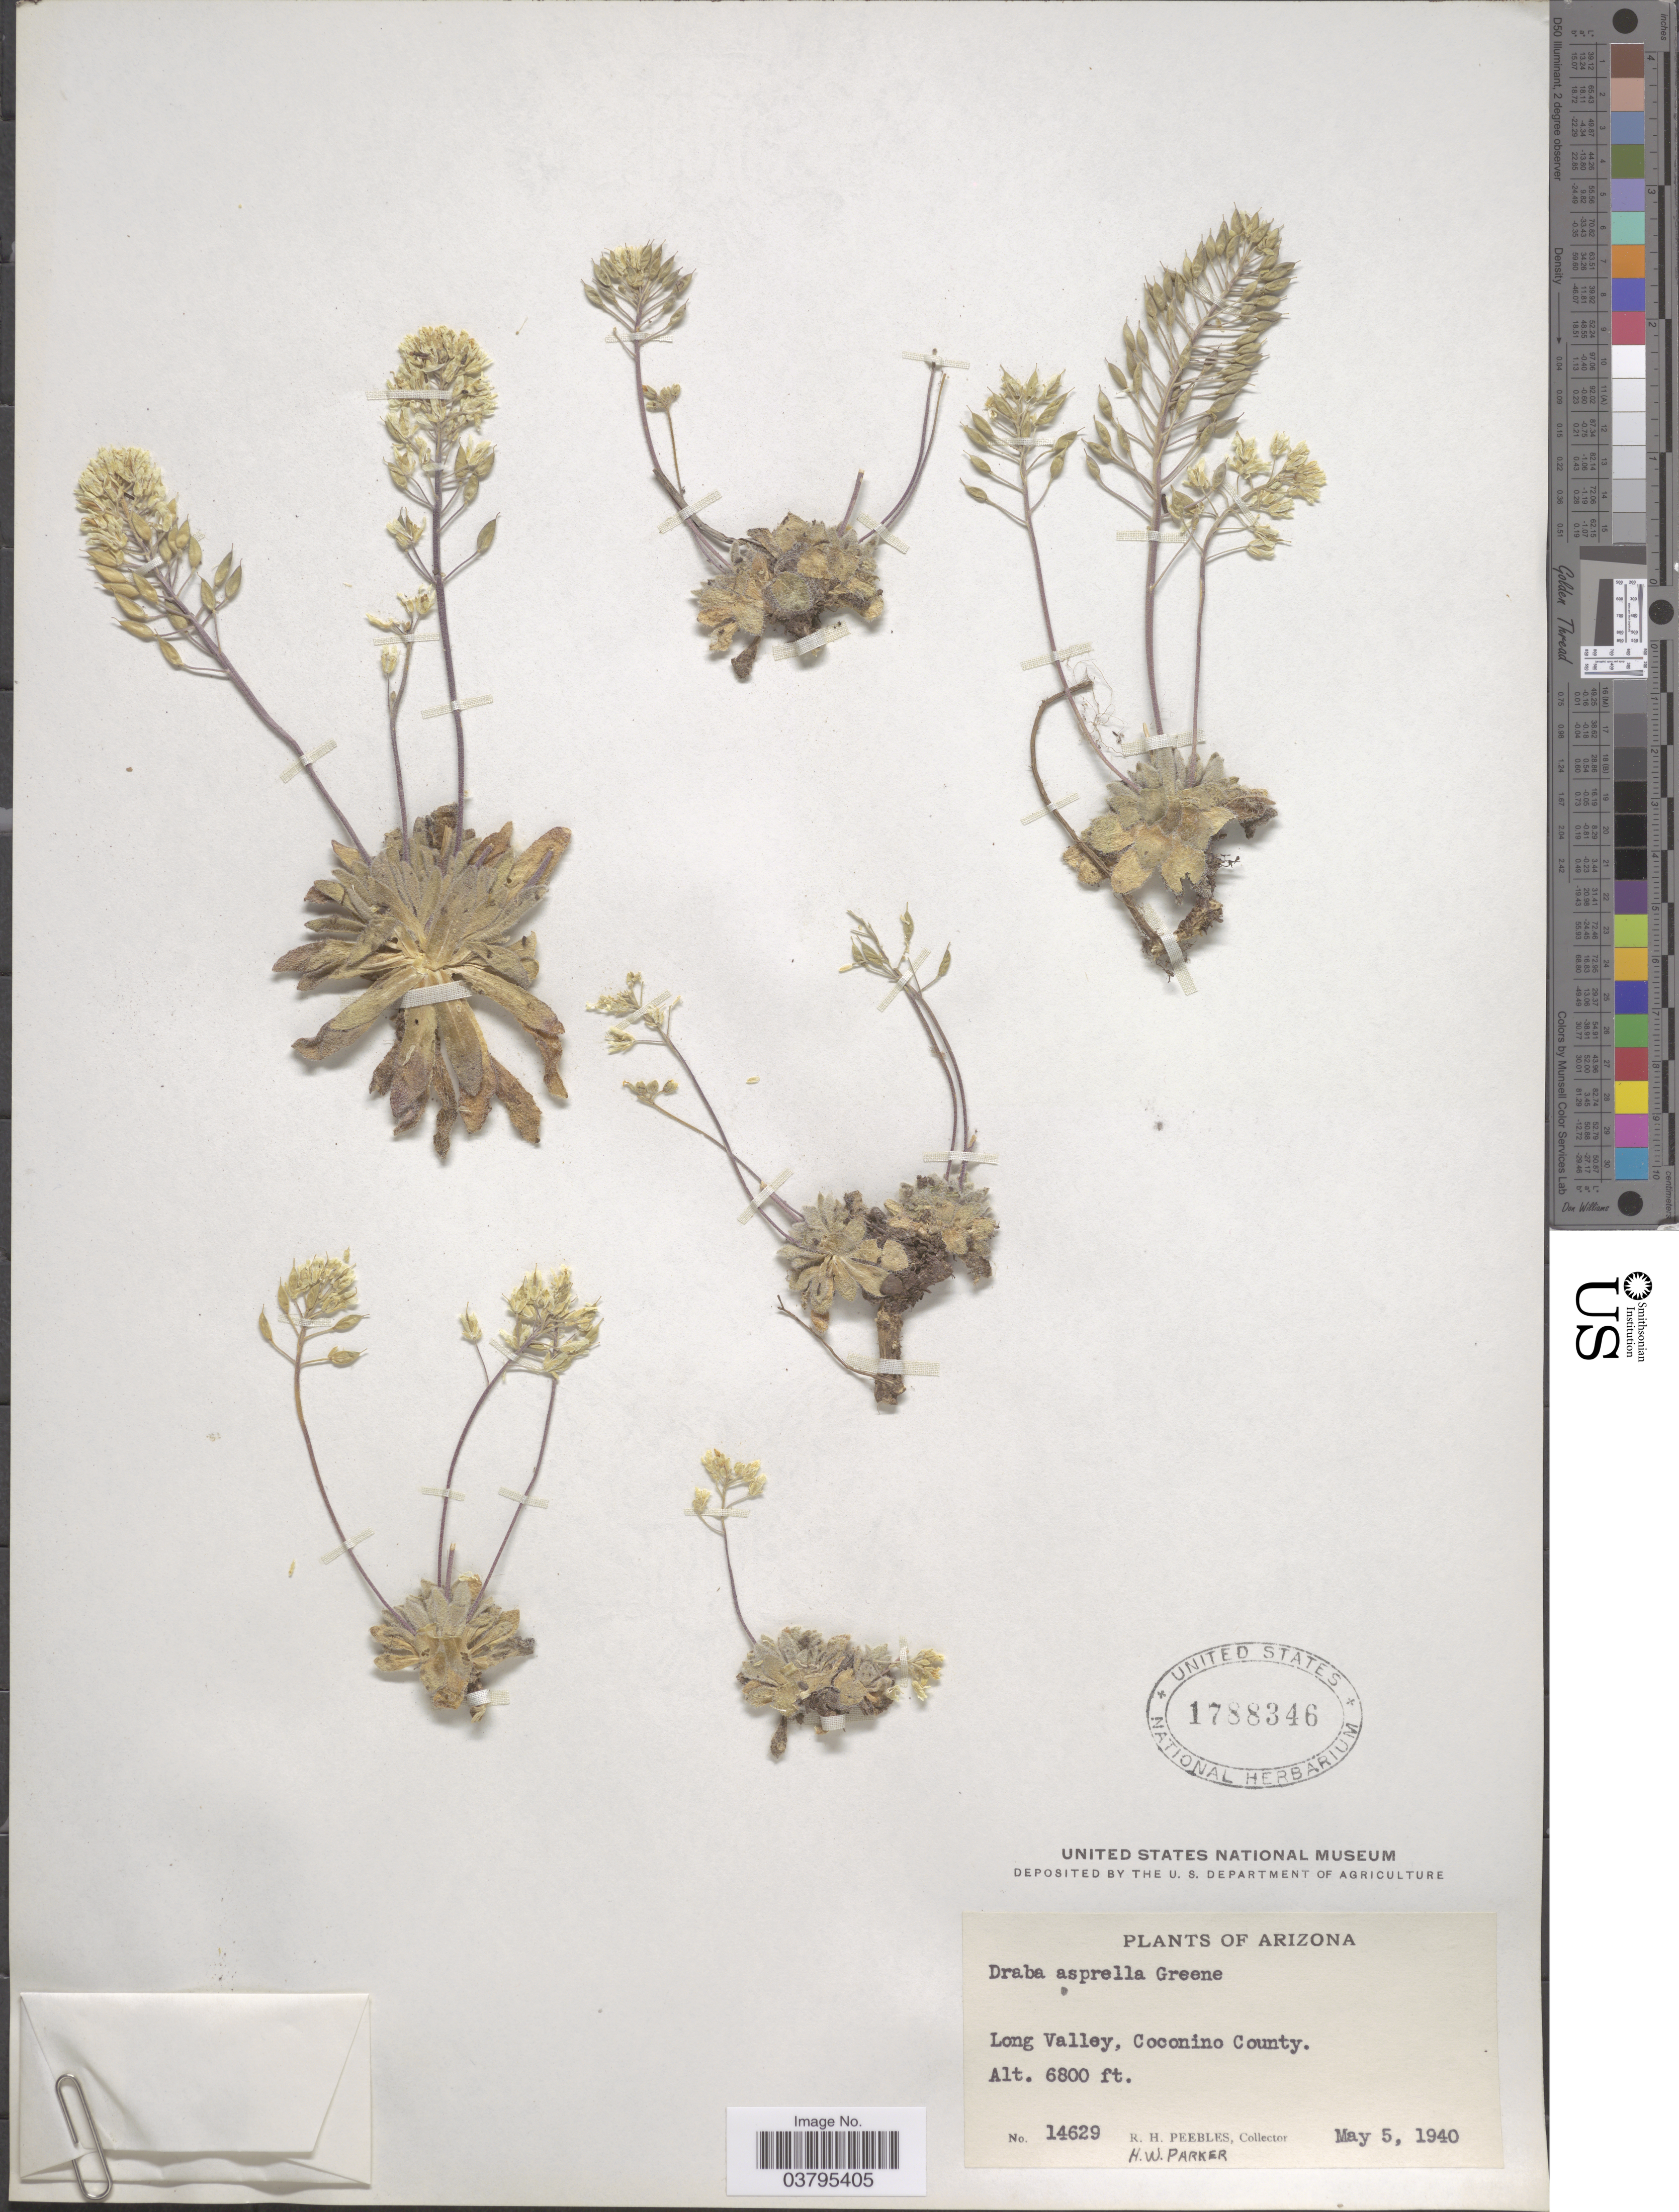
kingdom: Plantae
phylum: Tracheophyta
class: Magnoliopsida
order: Brassicales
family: Brassicaceae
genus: Draba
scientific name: Draba asprella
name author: Greene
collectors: R. H. Peebles & H. W. Parker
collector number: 14629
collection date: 1940-05-05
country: United States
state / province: Arizona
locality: Long Valley, Coconino County.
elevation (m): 2073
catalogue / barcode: US 1788346